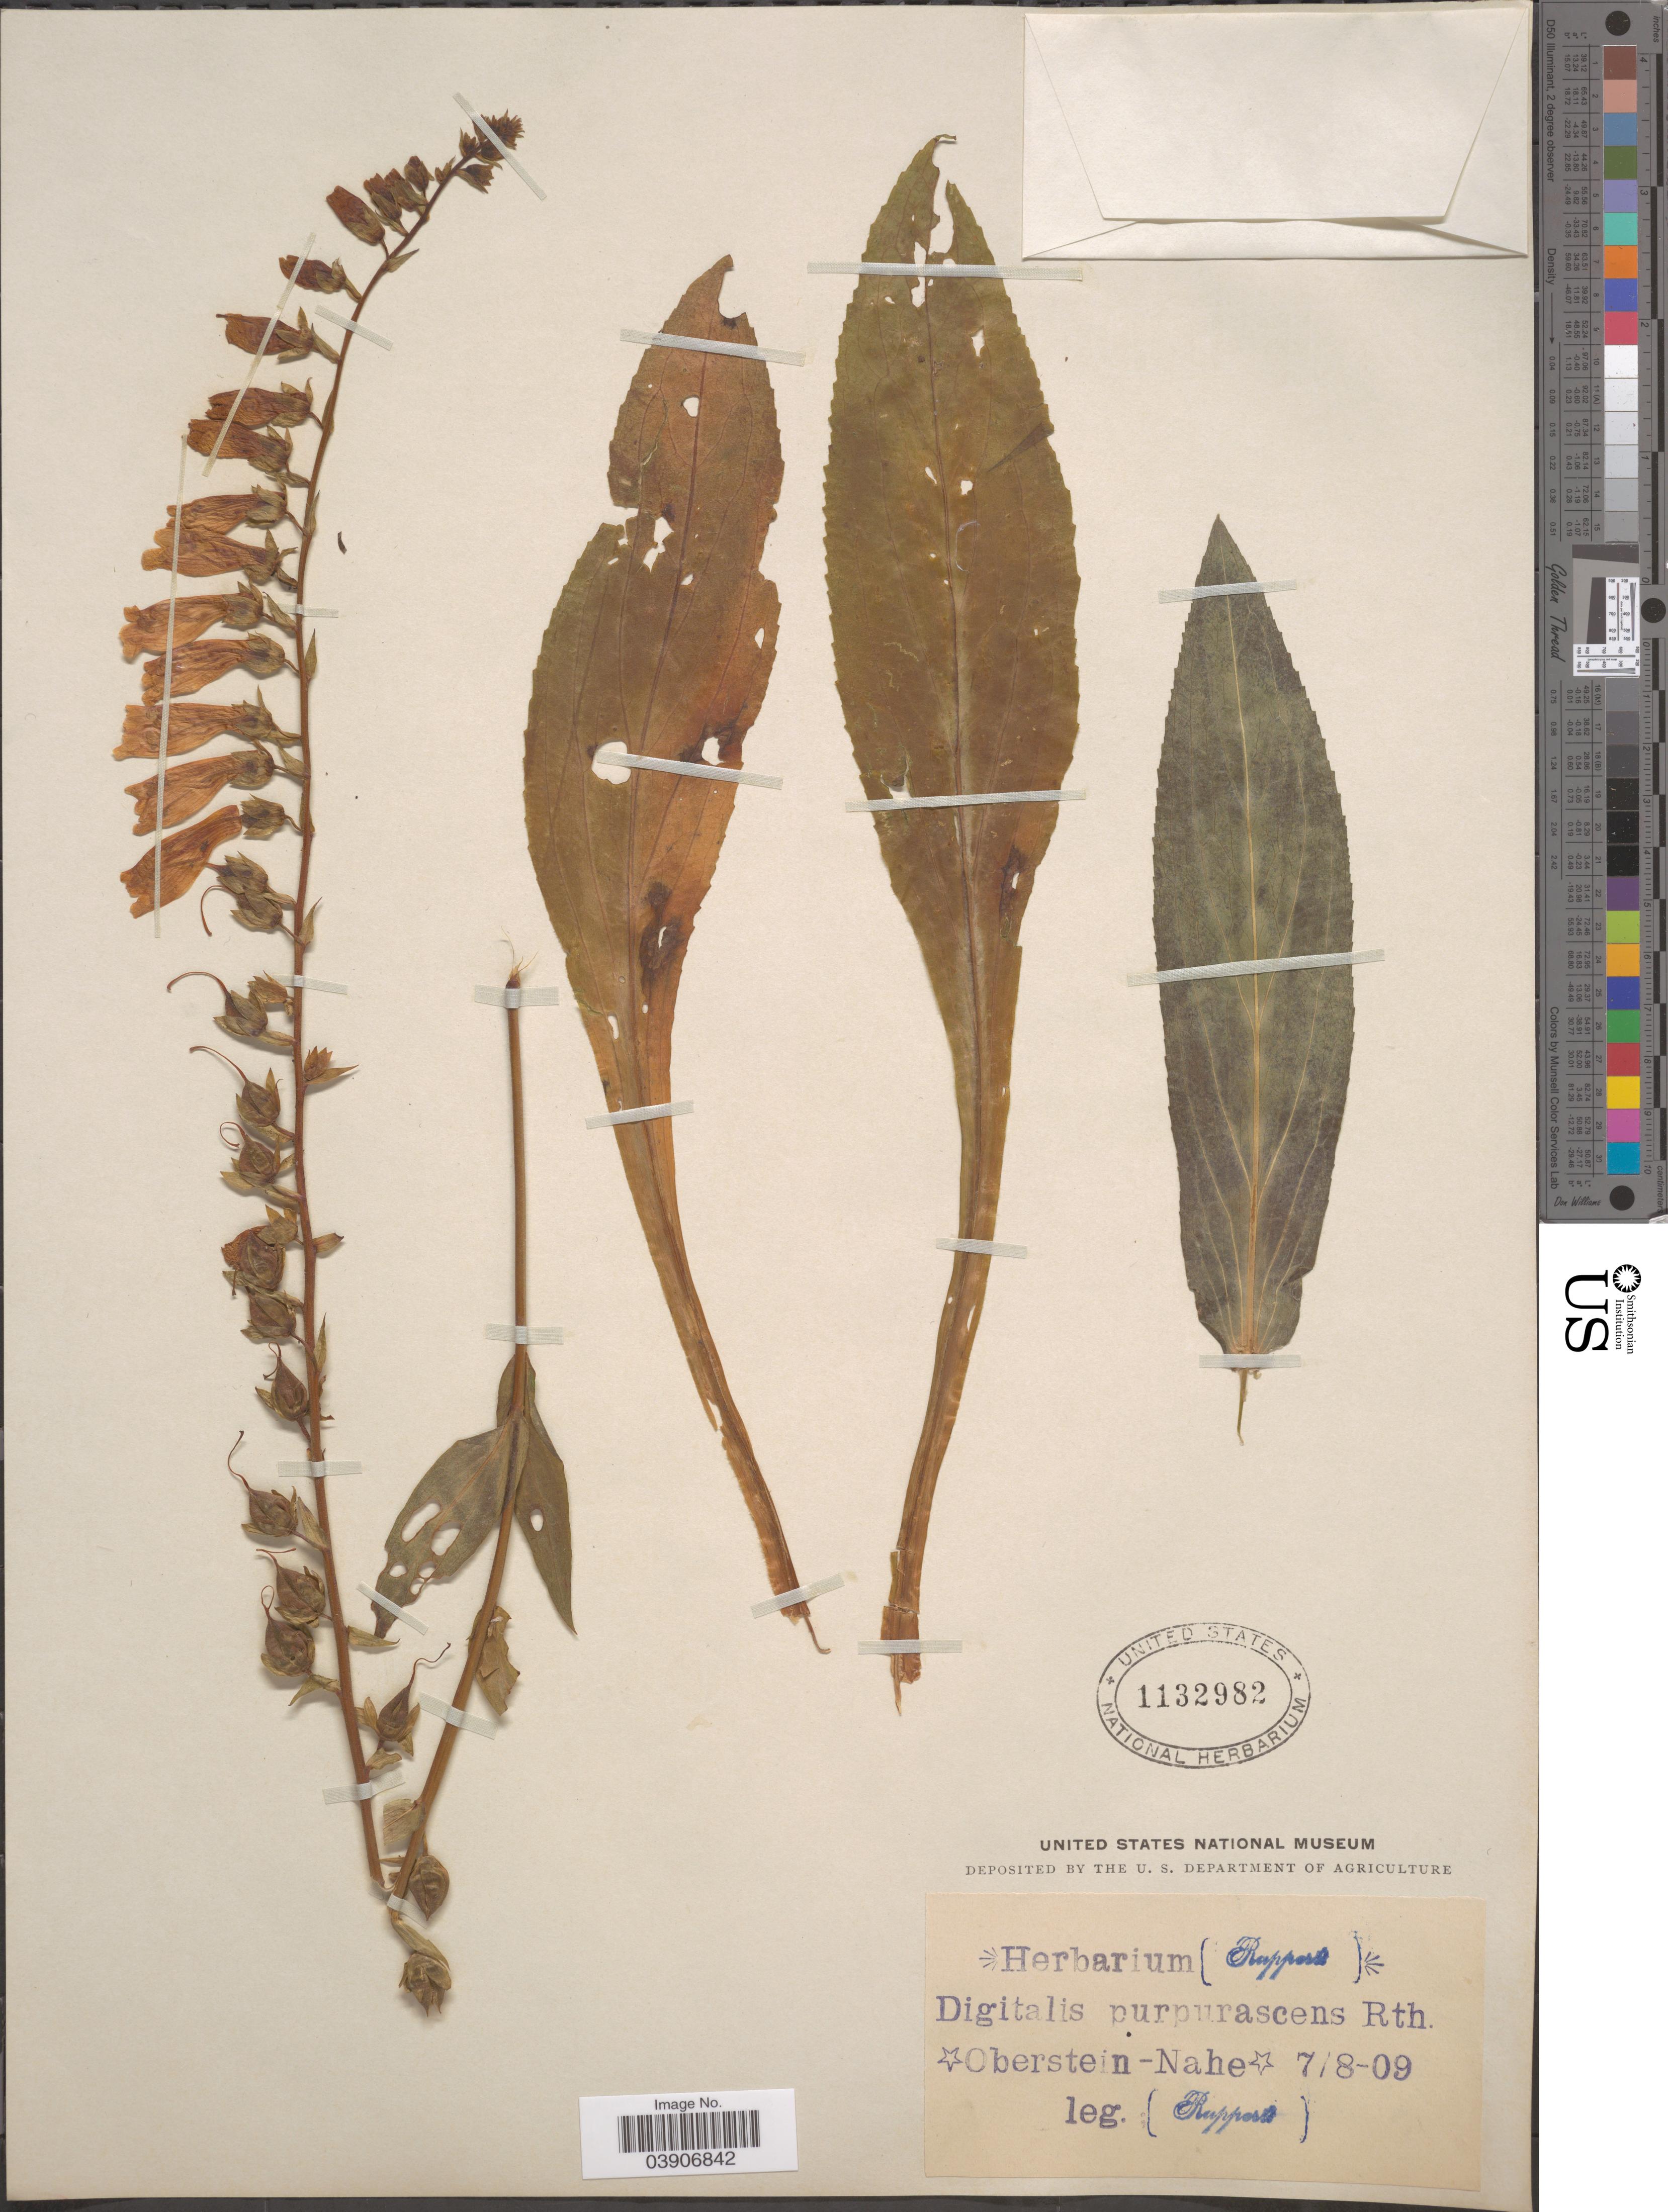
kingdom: Plantae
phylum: Tracheophyta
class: Magnoliopsida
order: Lamiales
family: Plantaginaceae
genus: Digitalis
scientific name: Digitalis purpurascens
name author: Roth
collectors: Ruppert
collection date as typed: Transcribed d/m/y: 7/8/9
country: Germany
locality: Oberstein-Nahe.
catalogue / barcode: US 1132982